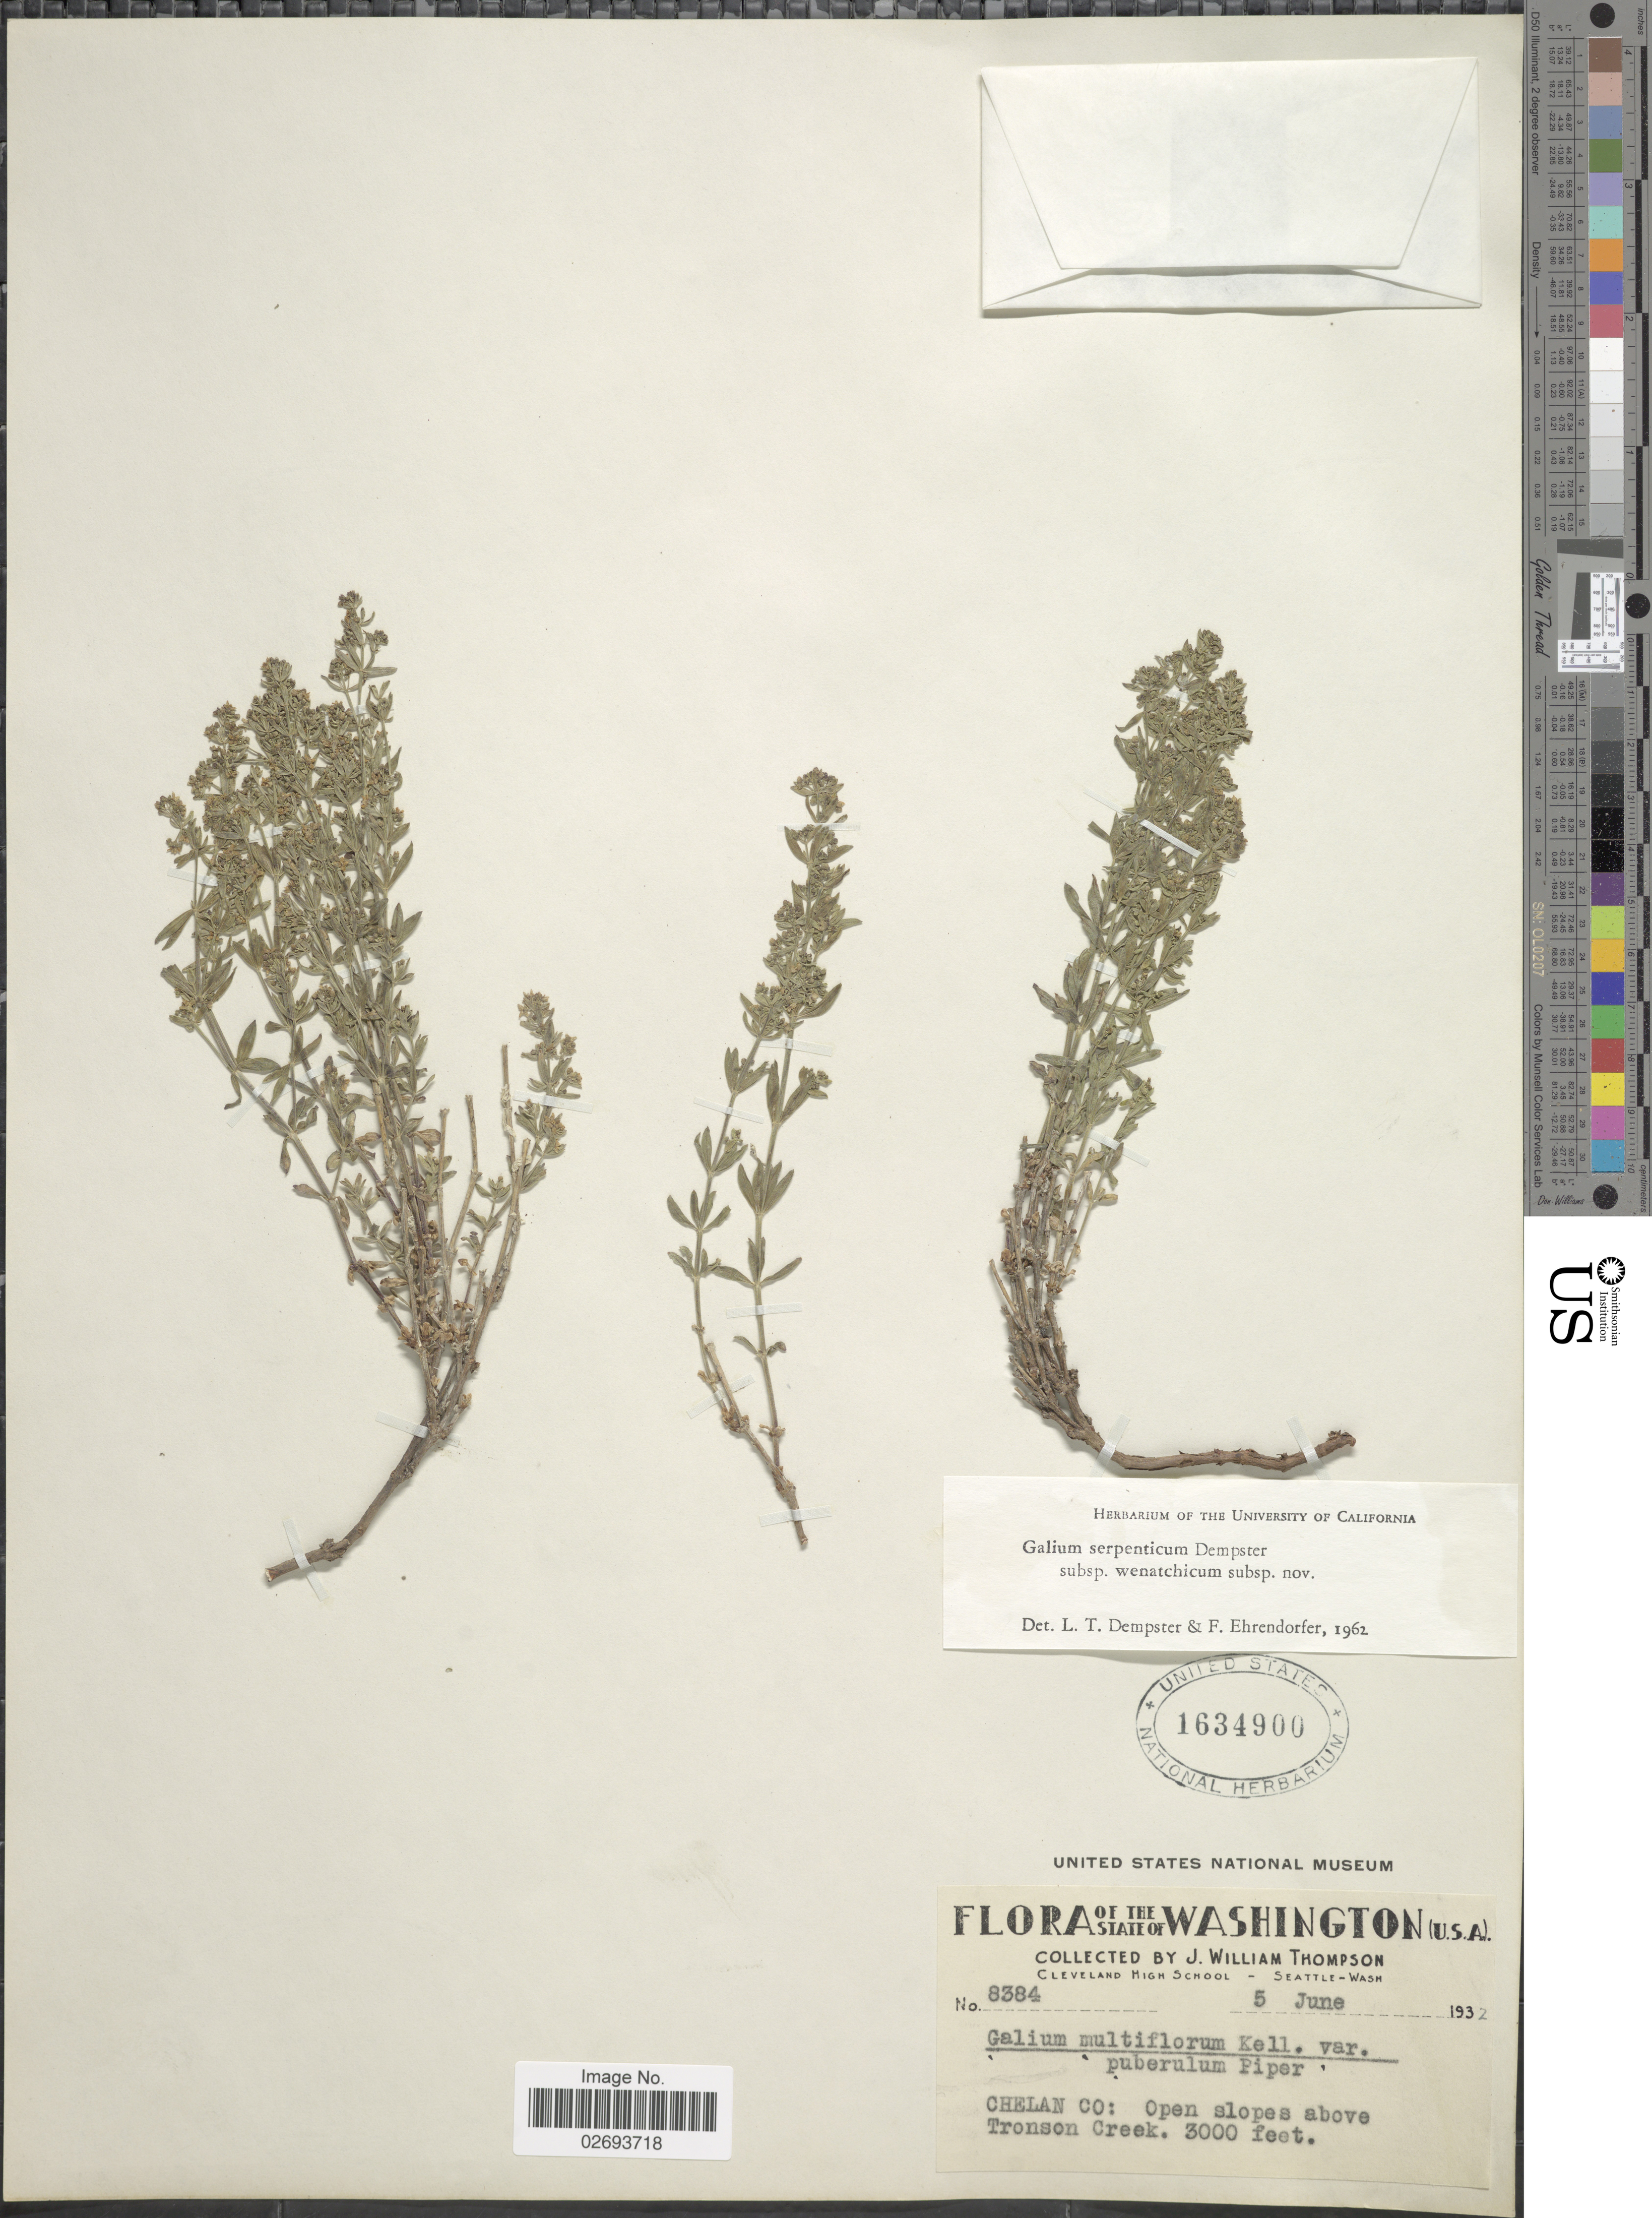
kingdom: Plantae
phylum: Tracheophyta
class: Magnoliopsida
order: Gentianales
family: Rubiaceae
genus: Galium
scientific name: Galium serpenticum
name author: Dempster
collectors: J. W. Thompson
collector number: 8384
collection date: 1932-06-05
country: United States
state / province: Washington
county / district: Chelan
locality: Chelan Co: Open slopes above Tronson Creek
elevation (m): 914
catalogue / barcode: US 1634900